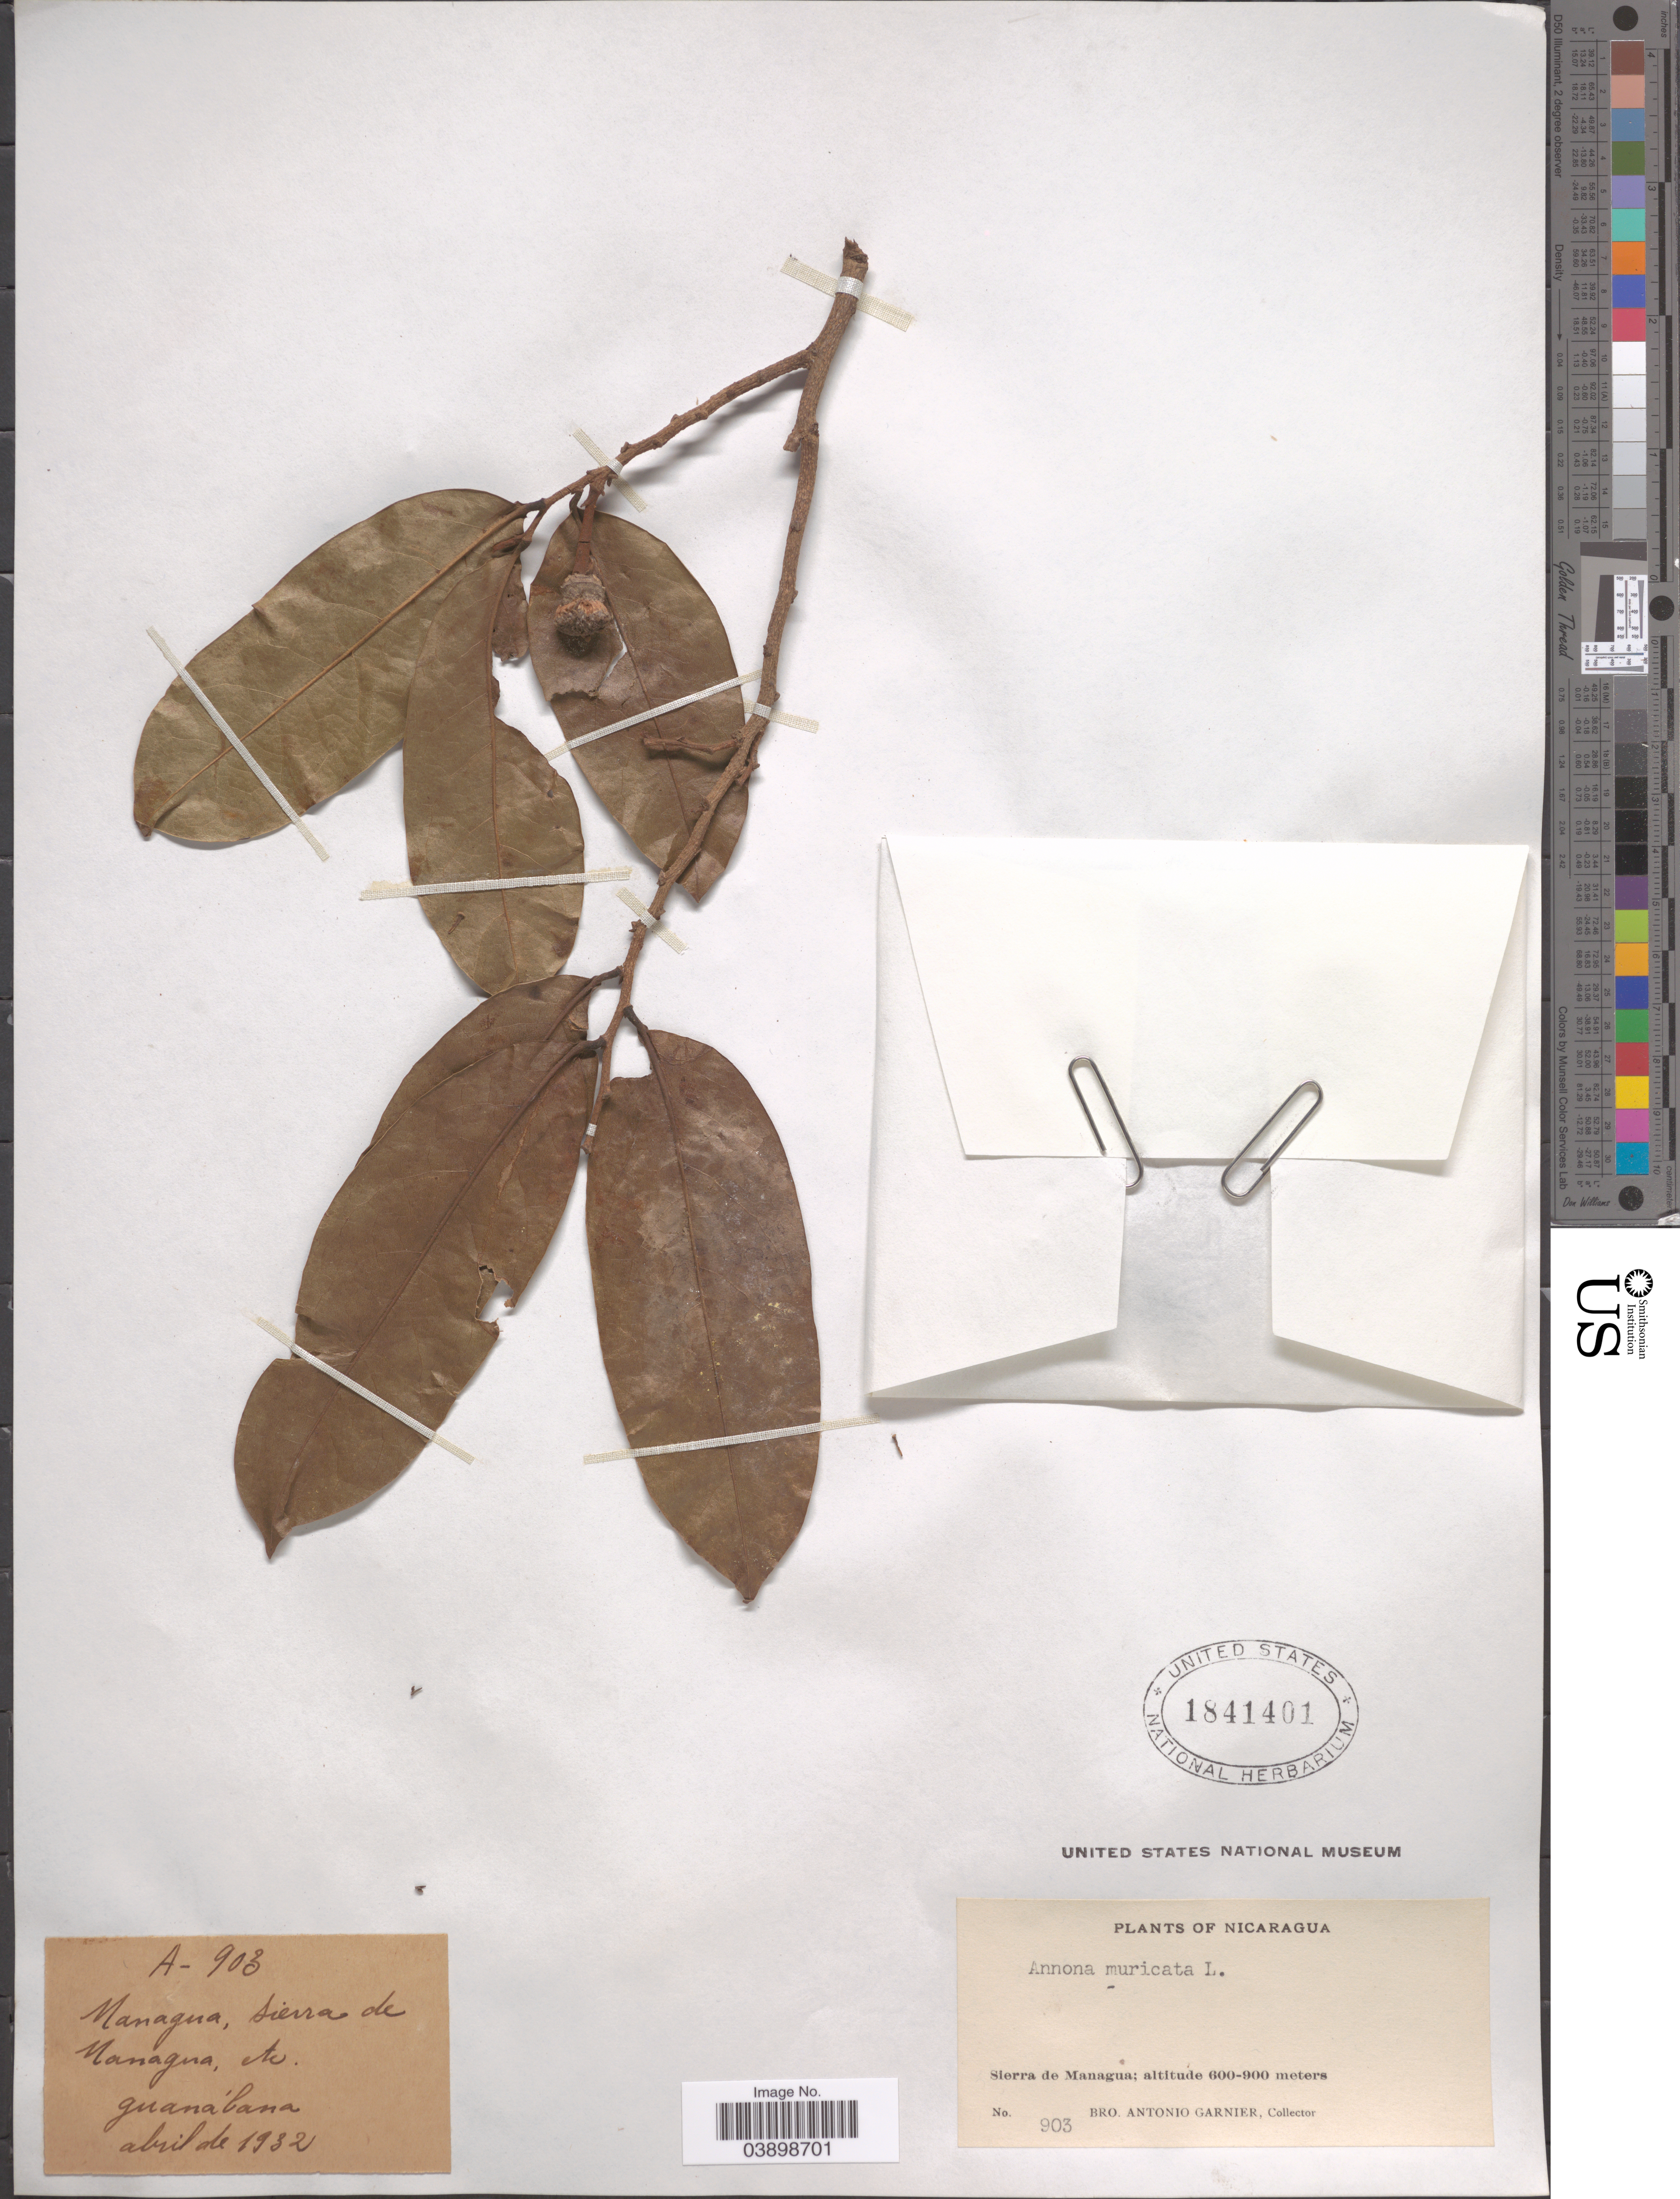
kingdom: Plantae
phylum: Tracheophyta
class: Magnoliopsida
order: Magnoliales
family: Annonaceae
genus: Annona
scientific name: Annona muricata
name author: L.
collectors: Bro. A. Garnier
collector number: A-903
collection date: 1932-04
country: Nicaragua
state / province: Managua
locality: Sierra de Managua.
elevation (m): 600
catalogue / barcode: US 1841401